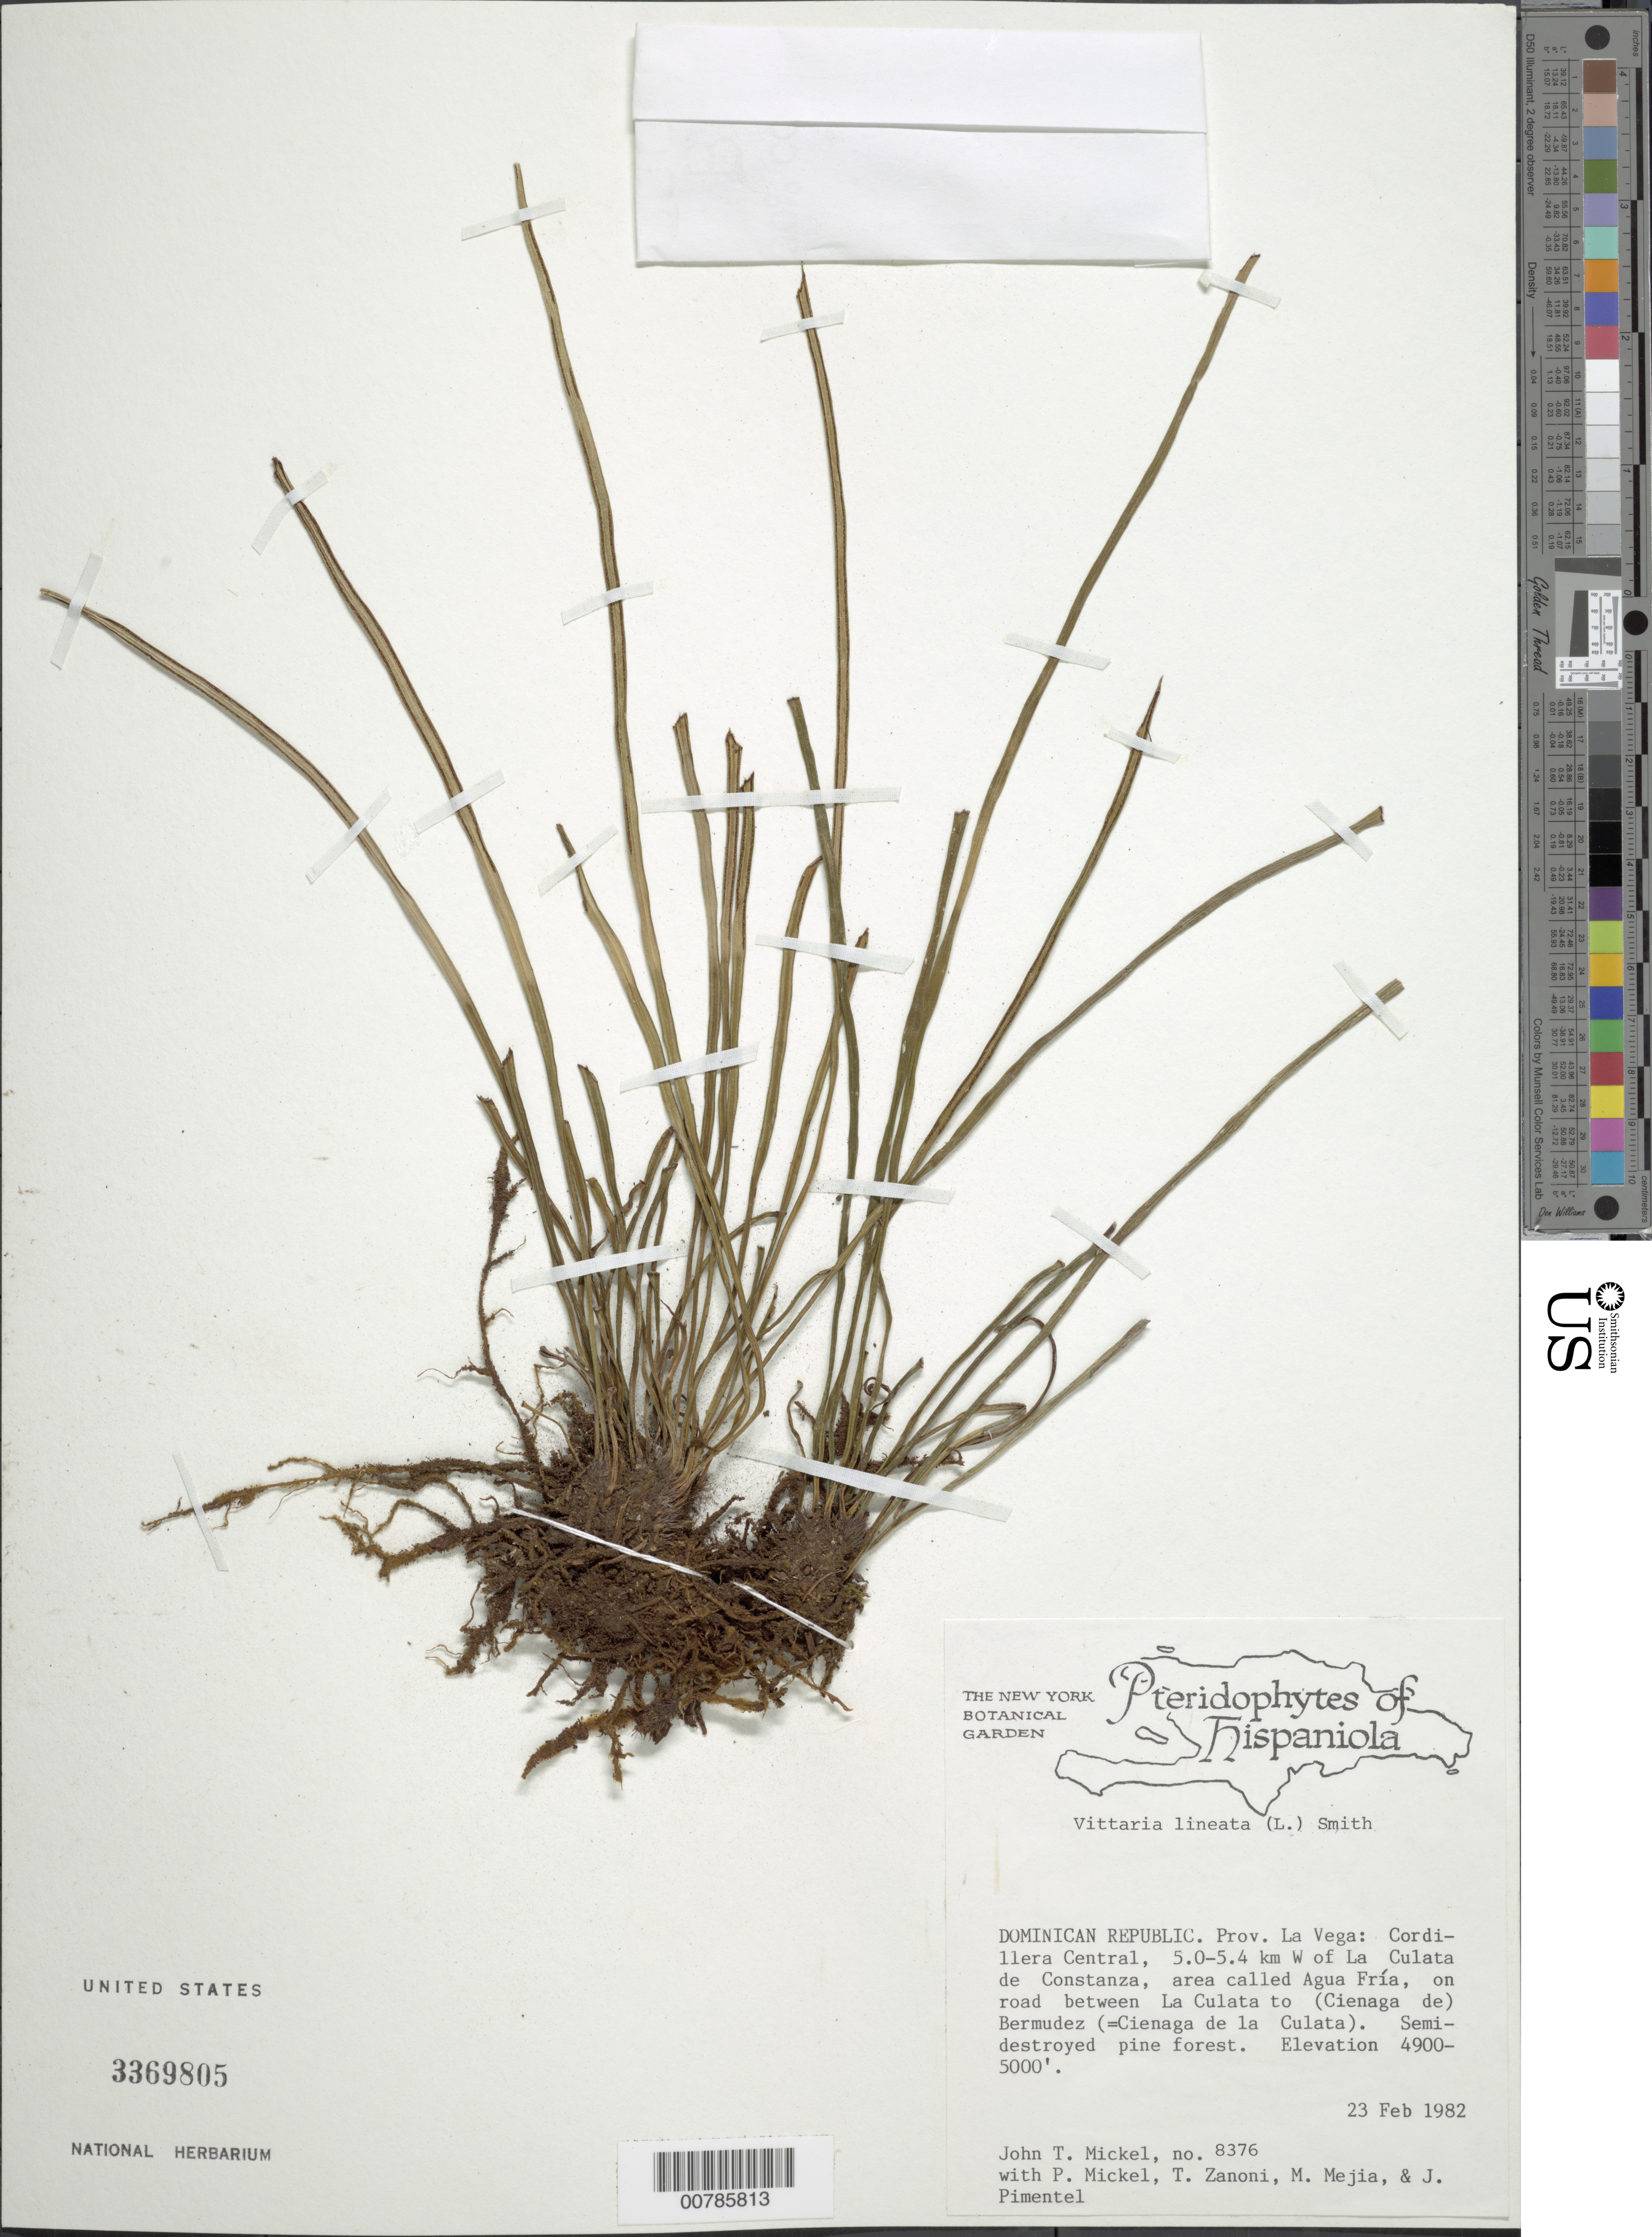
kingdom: Plantae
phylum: Tracheophyta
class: Polypodiopsida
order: Polypodiales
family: Pteridaceae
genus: Vittaria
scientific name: Vittaria lineata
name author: (L.) Sm.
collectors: J. T. Mickel, P. Mickel, T. A. Zanoni, M. Mejia & J. Pimentel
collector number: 8376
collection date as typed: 23 Feb 1982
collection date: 1982-02-23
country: Dominican Republic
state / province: La Vega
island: Hispaniola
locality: Cordillera Central, 5-5.4 km W of La Culata de Constanza, area called Agua Fría, road between La Culata to (Cienaga de) Bermudez (=Cienaga de la Culata)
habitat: Semi-destroyed pine forest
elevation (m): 1494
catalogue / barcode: US 3369805